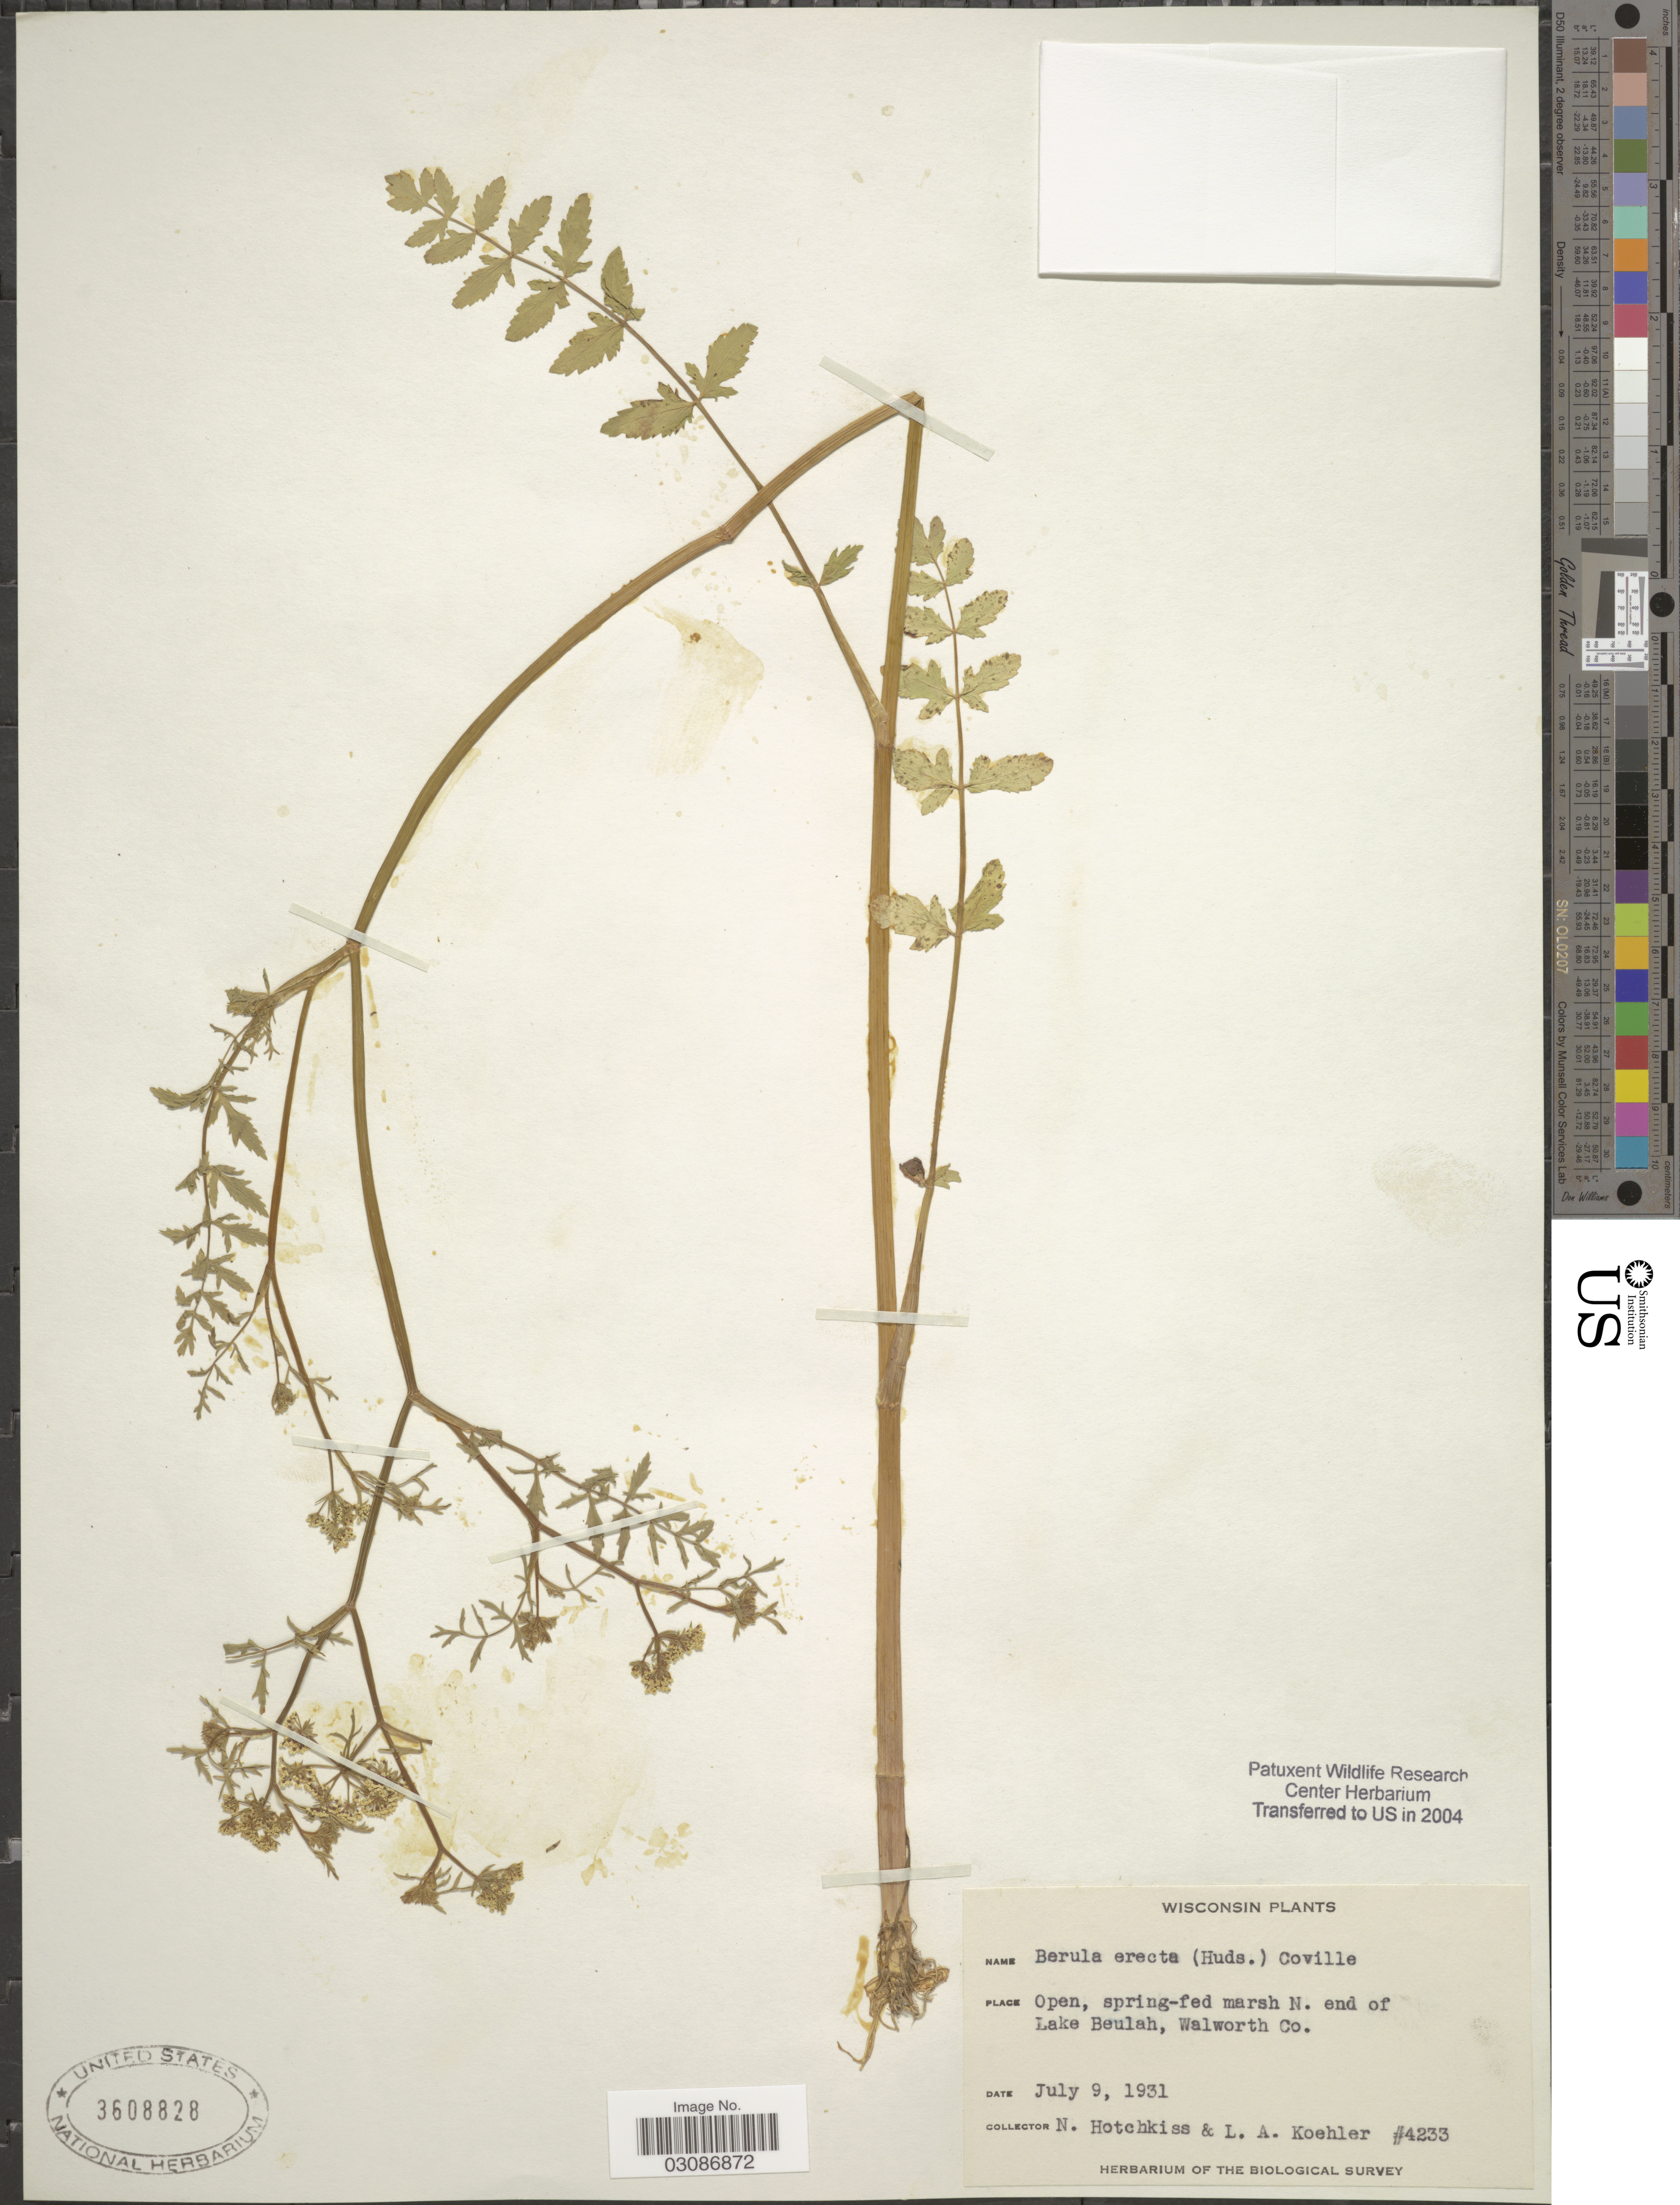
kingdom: Plantae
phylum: Tracheophyta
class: Magnoliopsida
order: Apiales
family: Apiaceae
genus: Berula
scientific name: Berula erecta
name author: (Huds.) Coville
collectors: N. Hotchkiss & L. Koehler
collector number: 4233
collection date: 1931-07-09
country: United States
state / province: Wisconsin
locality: Open, spring-fed marsh N. end of Lake Beulah, Walworth Co.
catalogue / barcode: US 3608828